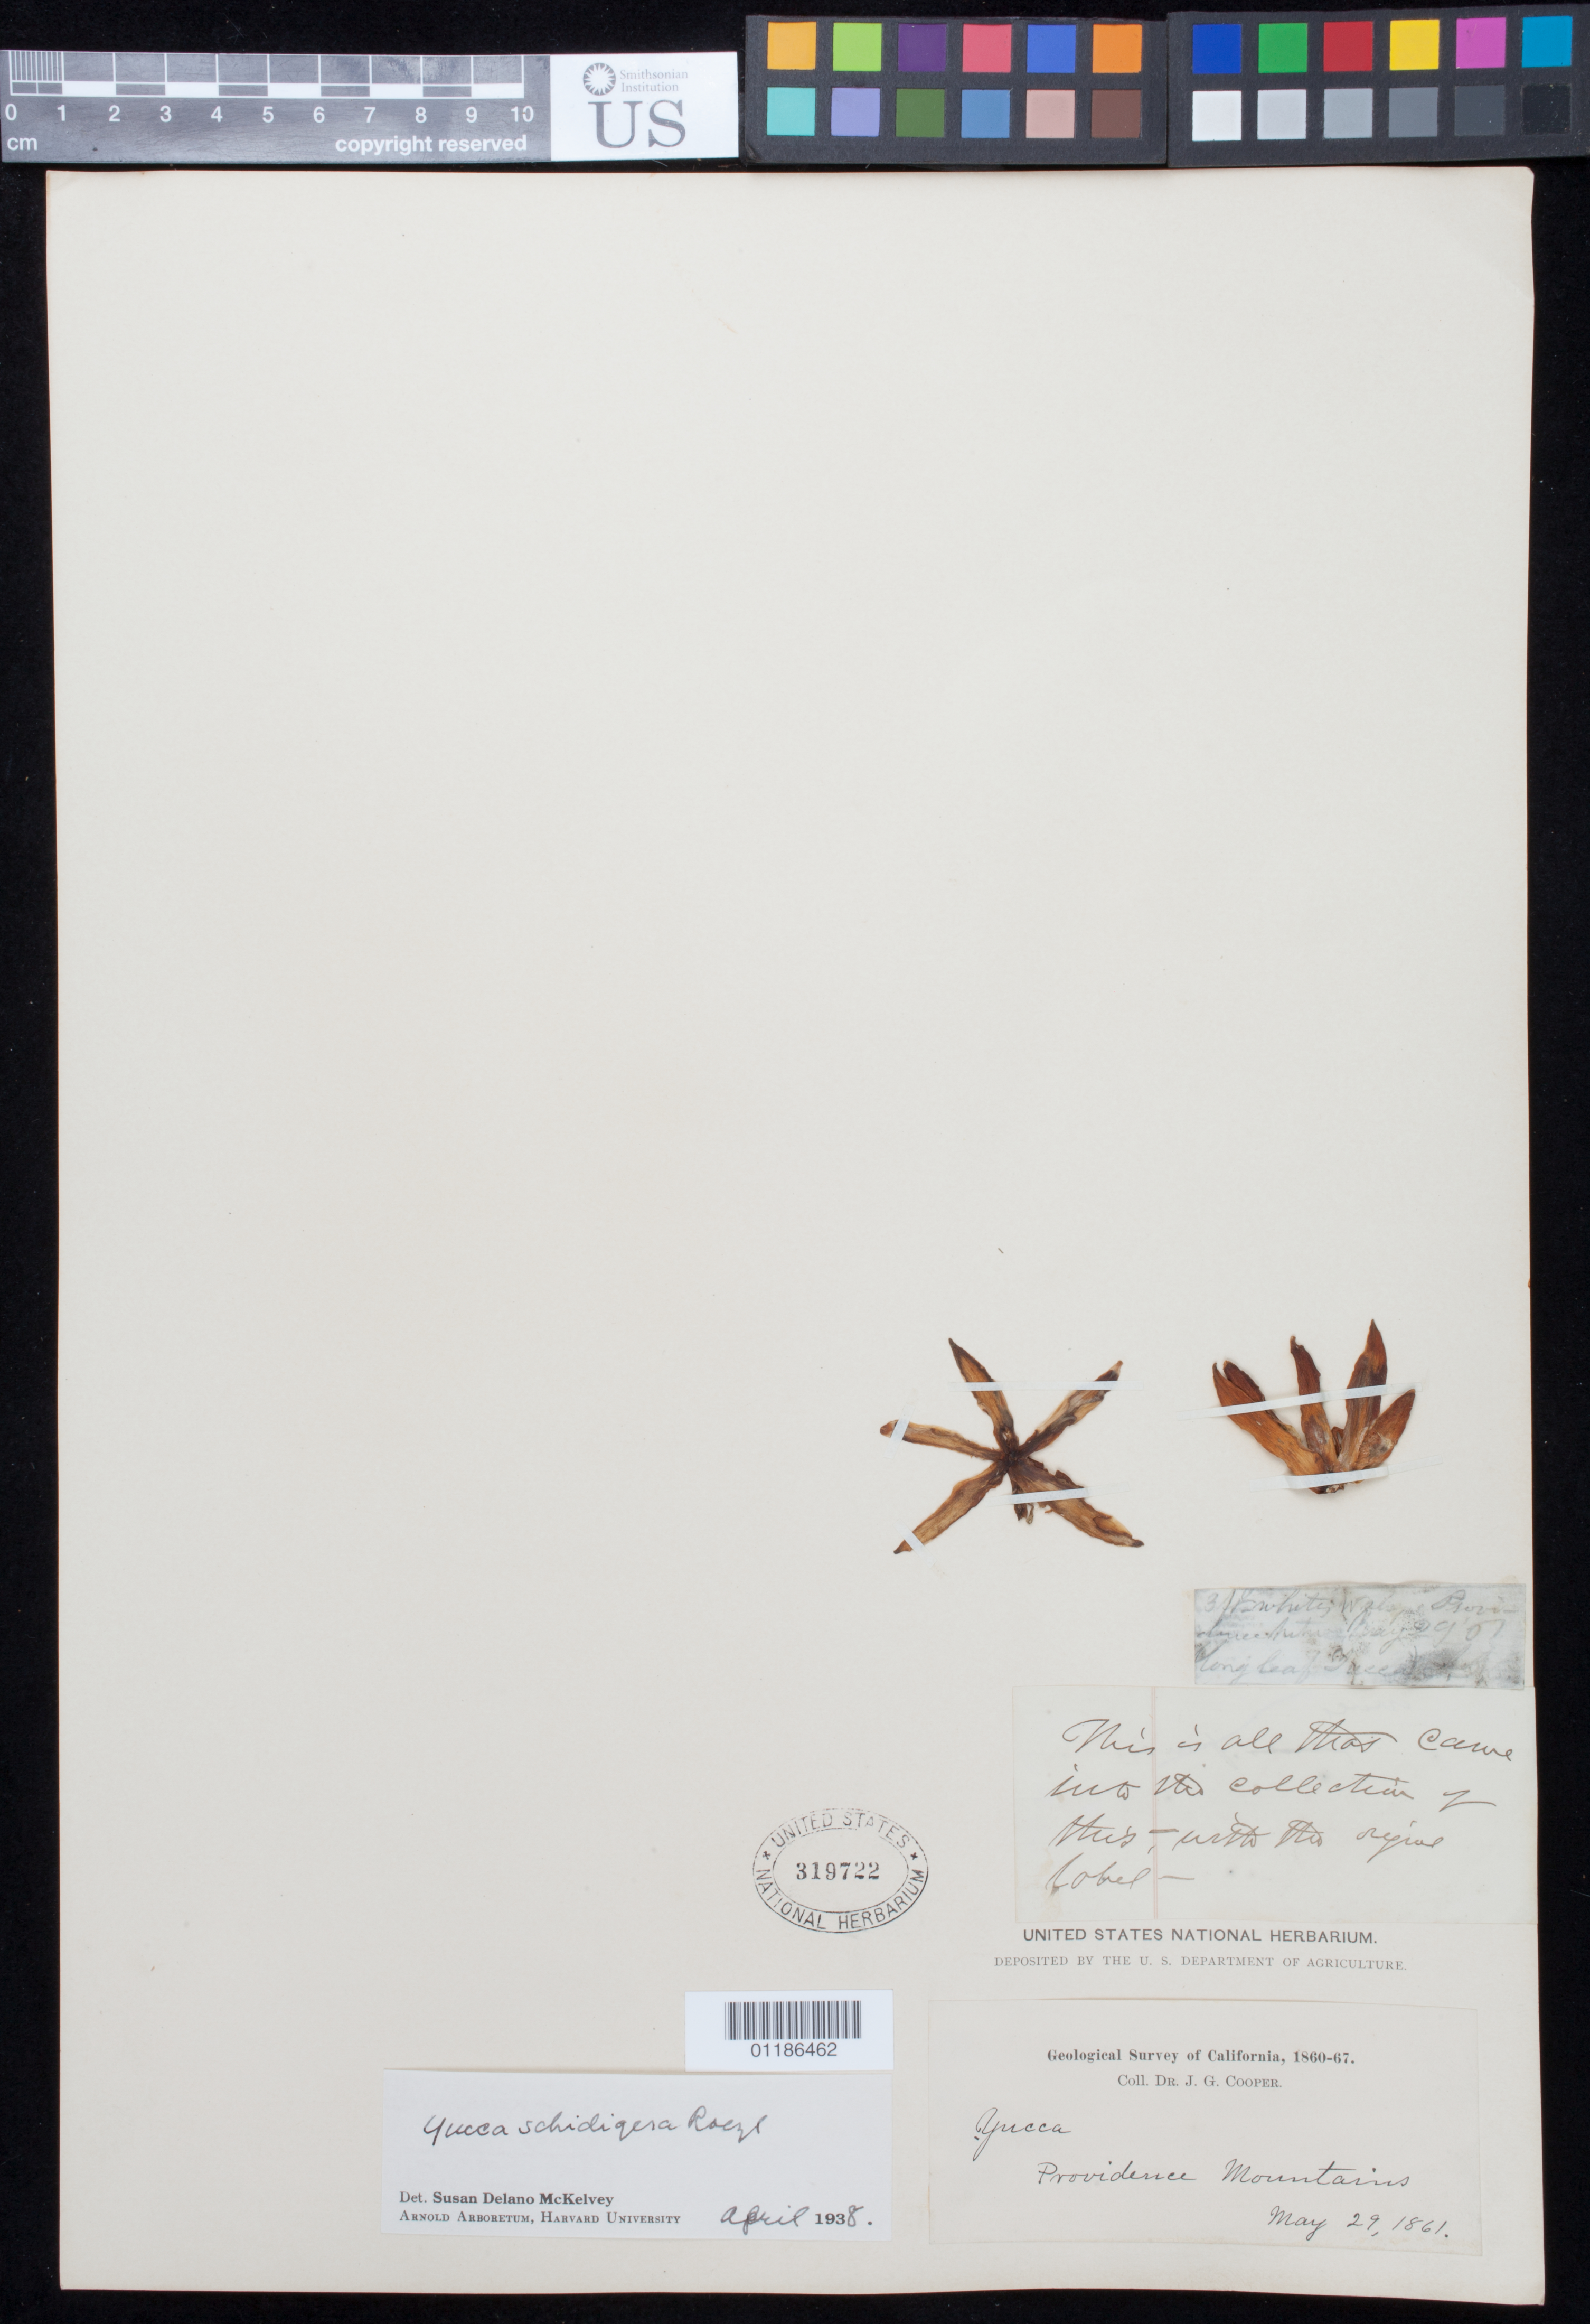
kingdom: Plantae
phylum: Tracheophyta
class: Liliopsida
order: Asparagales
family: Asparagaceae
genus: Yucca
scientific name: Yucca schidigera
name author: Roezl ex Ortgies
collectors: J. G. Cooper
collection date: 1861-05-29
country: United States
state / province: California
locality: Providence Mts.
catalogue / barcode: US 319722